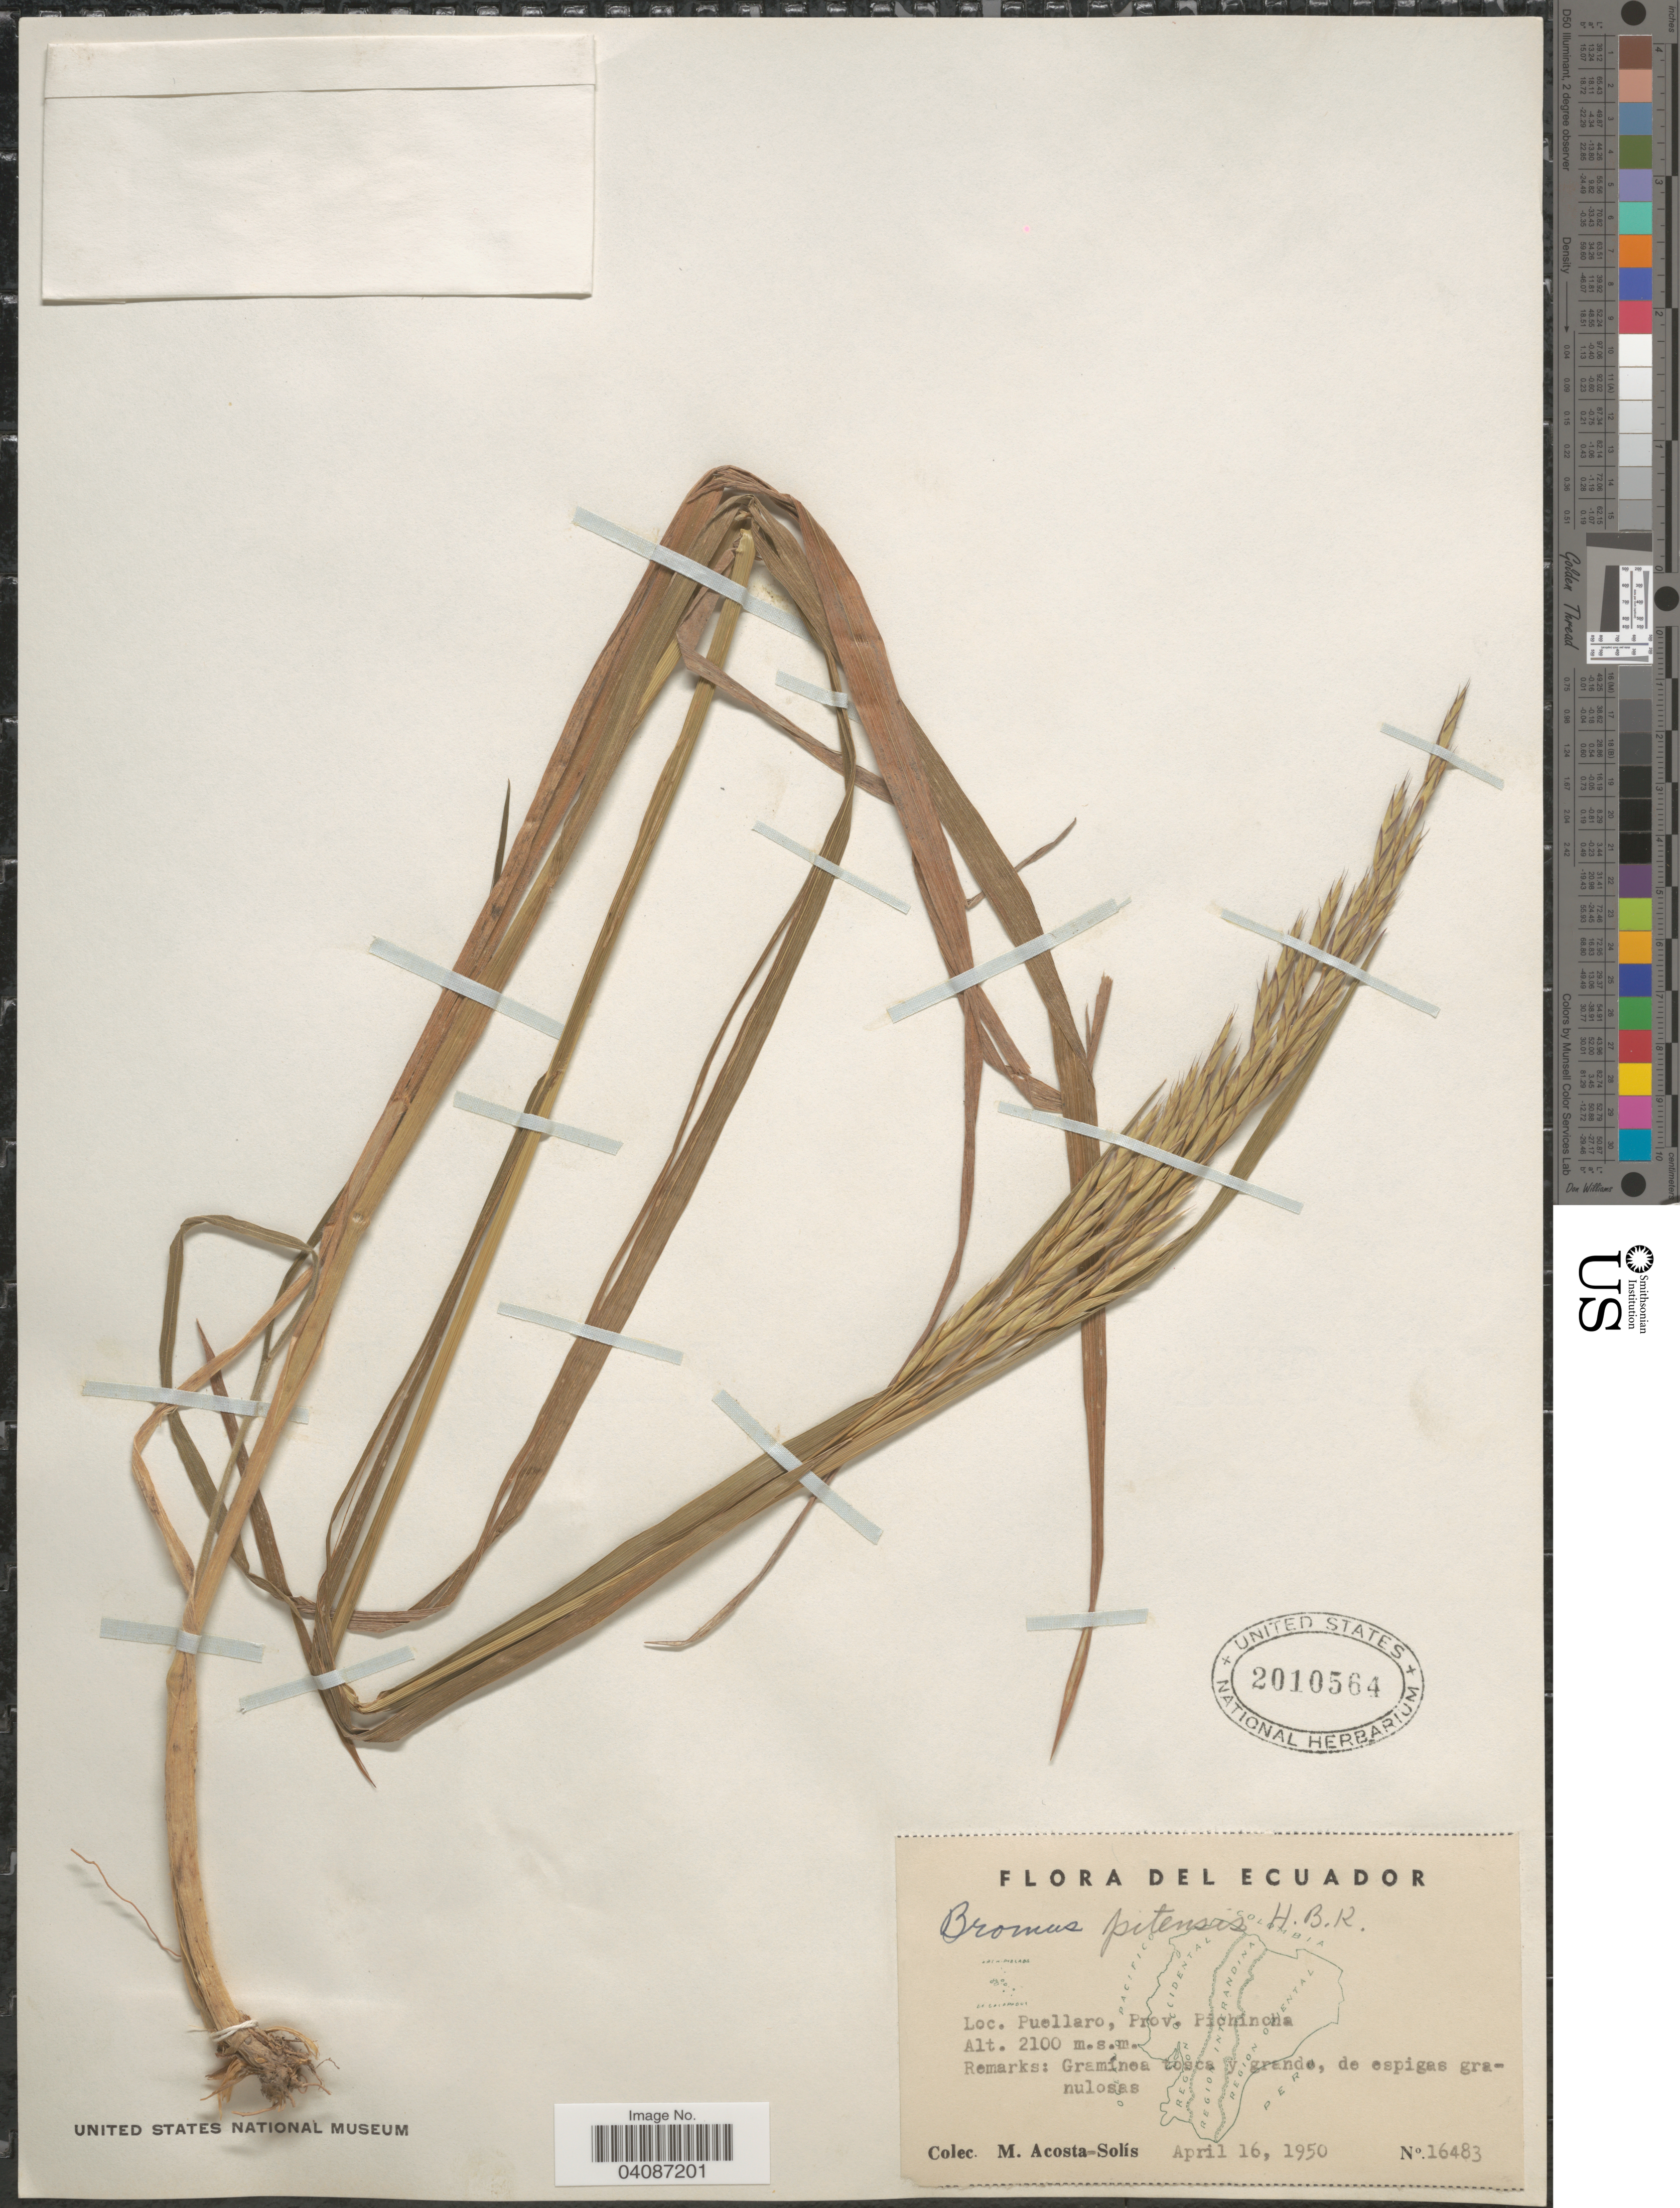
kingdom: Plantae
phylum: Tracheophyta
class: Liliopsida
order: Poales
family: Poaceae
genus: Bromus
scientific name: Bromus pitensis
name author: Kunth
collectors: M. Acosta Solis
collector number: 16483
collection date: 1950-04-16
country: Ecuador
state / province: Pichincha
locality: Puellaro.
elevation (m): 2100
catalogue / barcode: US 2010564